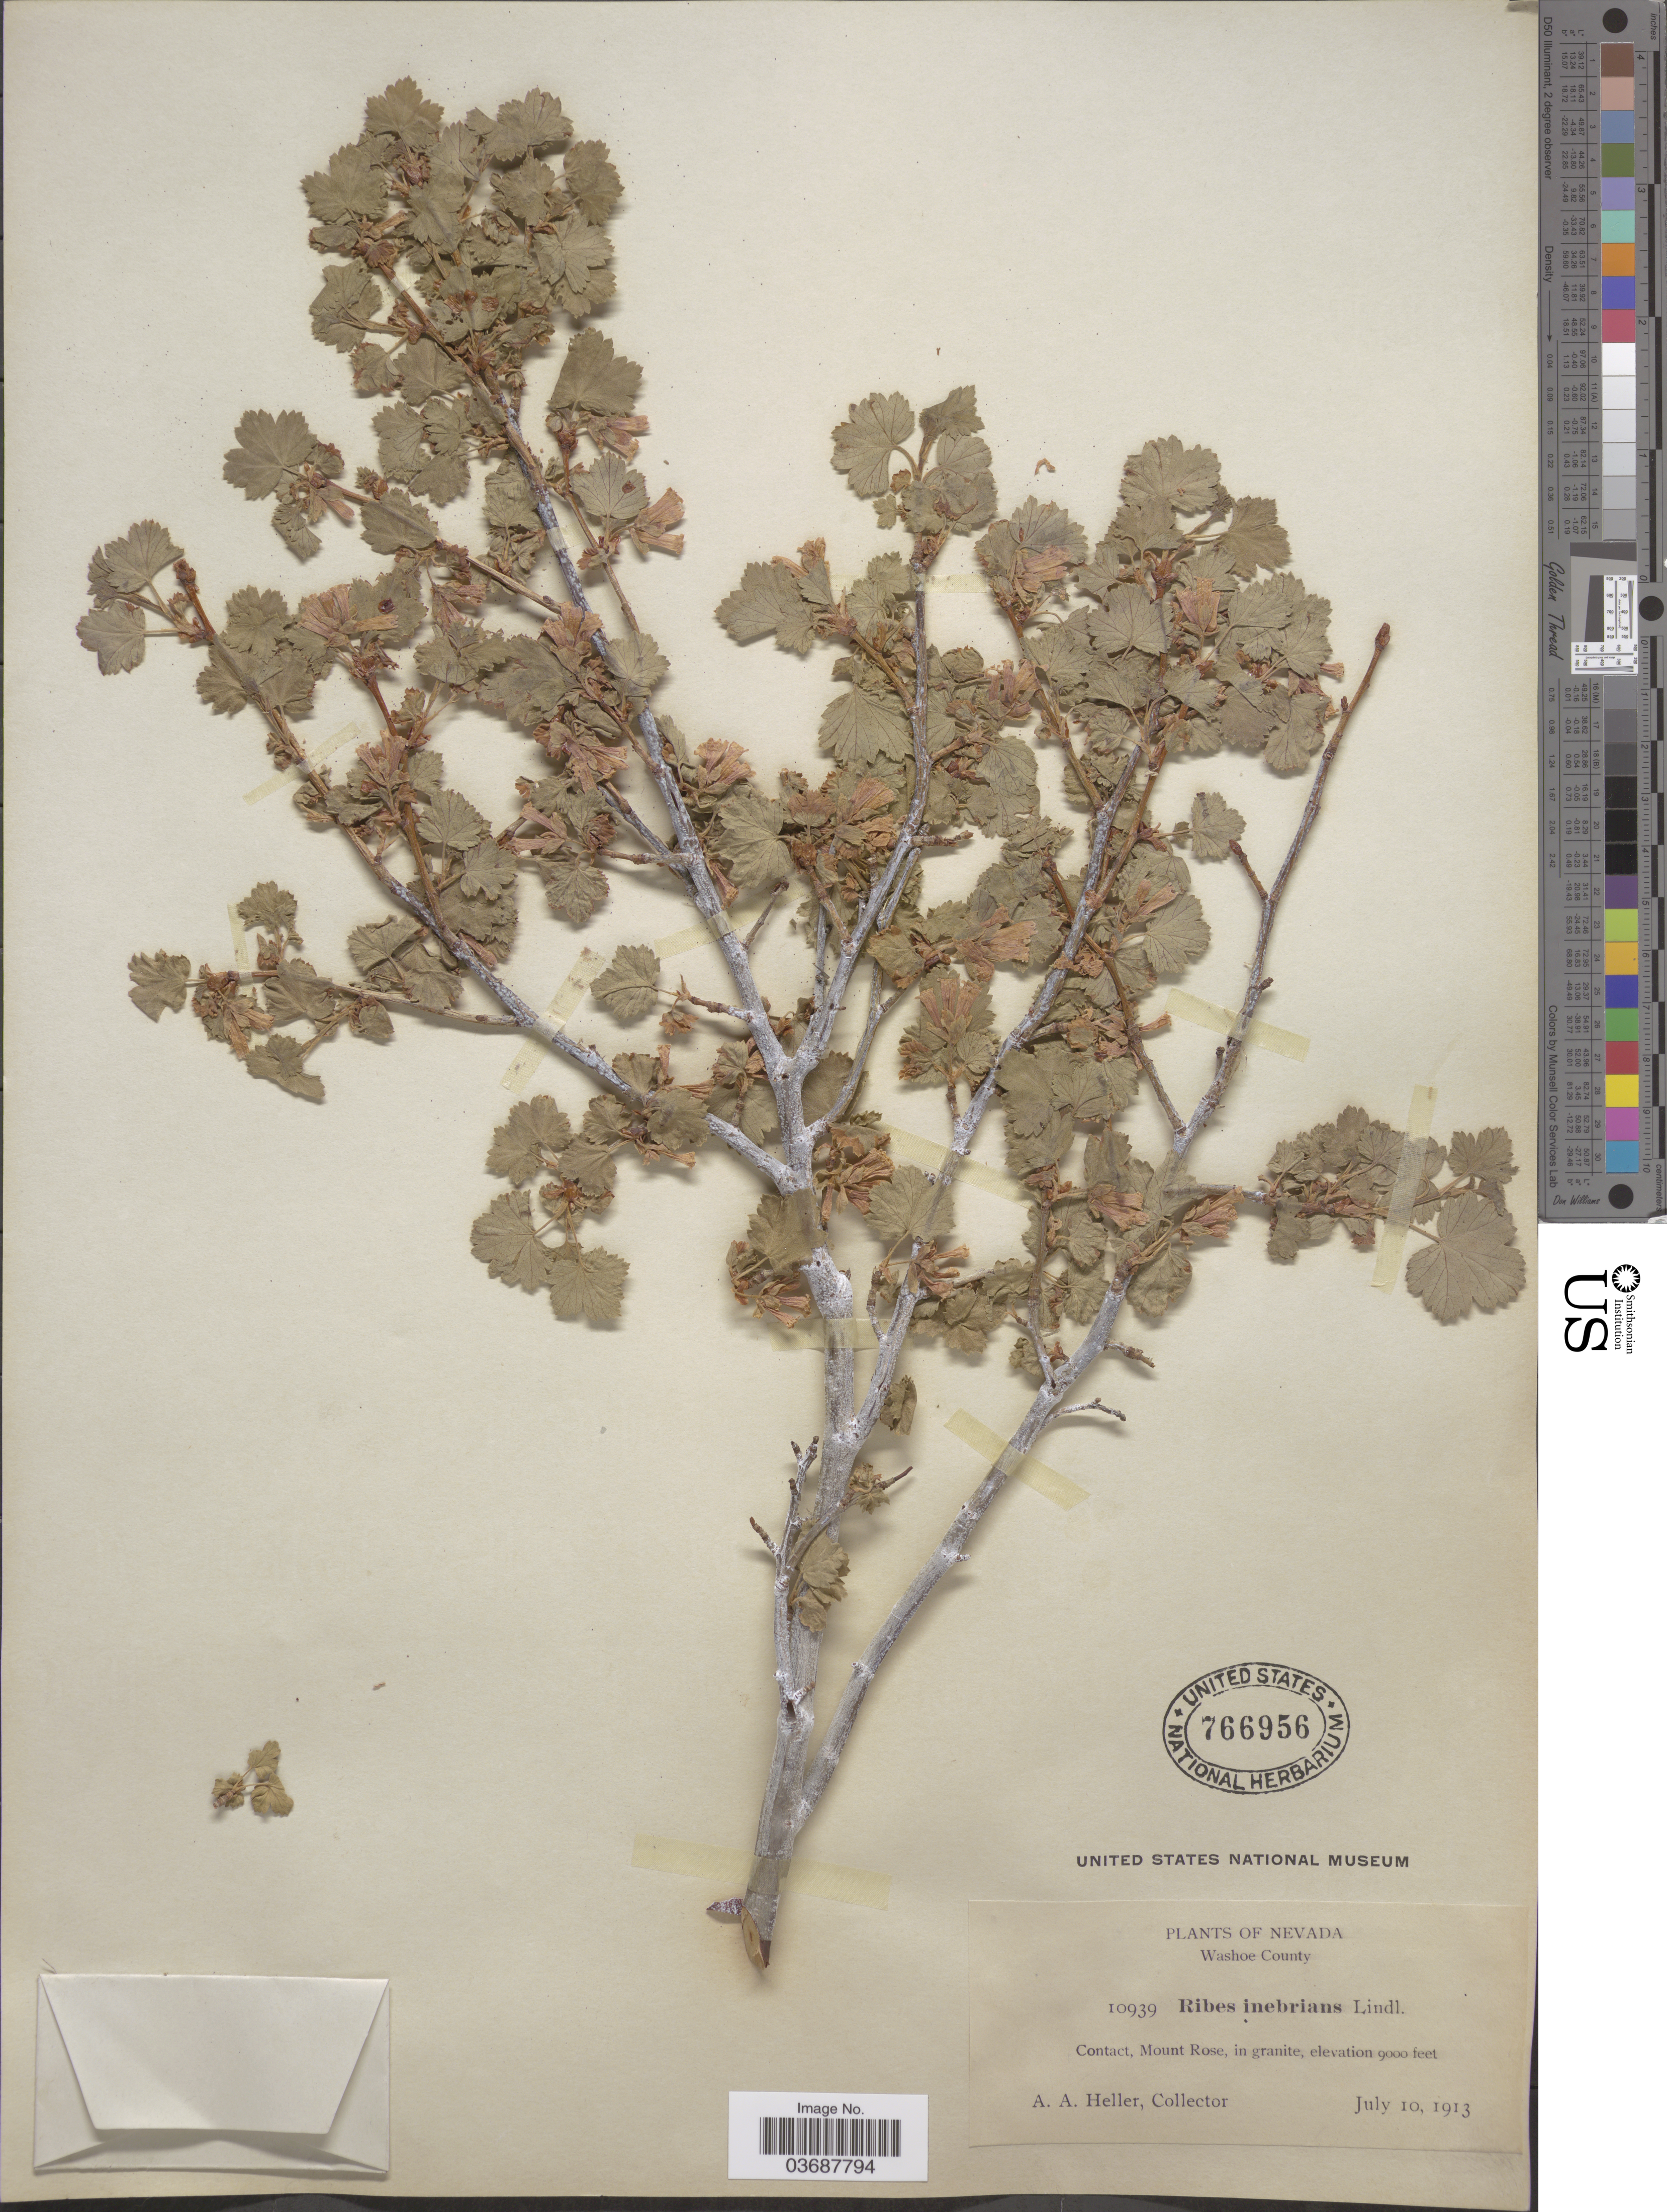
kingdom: Plantae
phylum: Tracheophyta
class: Magnoliopsida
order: Saxifragales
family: Grossulariaceae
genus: Ribes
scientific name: Ribes inebrians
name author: Lindl.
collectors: A. A. Heller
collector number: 10939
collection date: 1913-07-10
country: United States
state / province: Nevada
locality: Washoe County. Contact, Mount Rose, in granite.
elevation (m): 2743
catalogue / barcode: US 766956